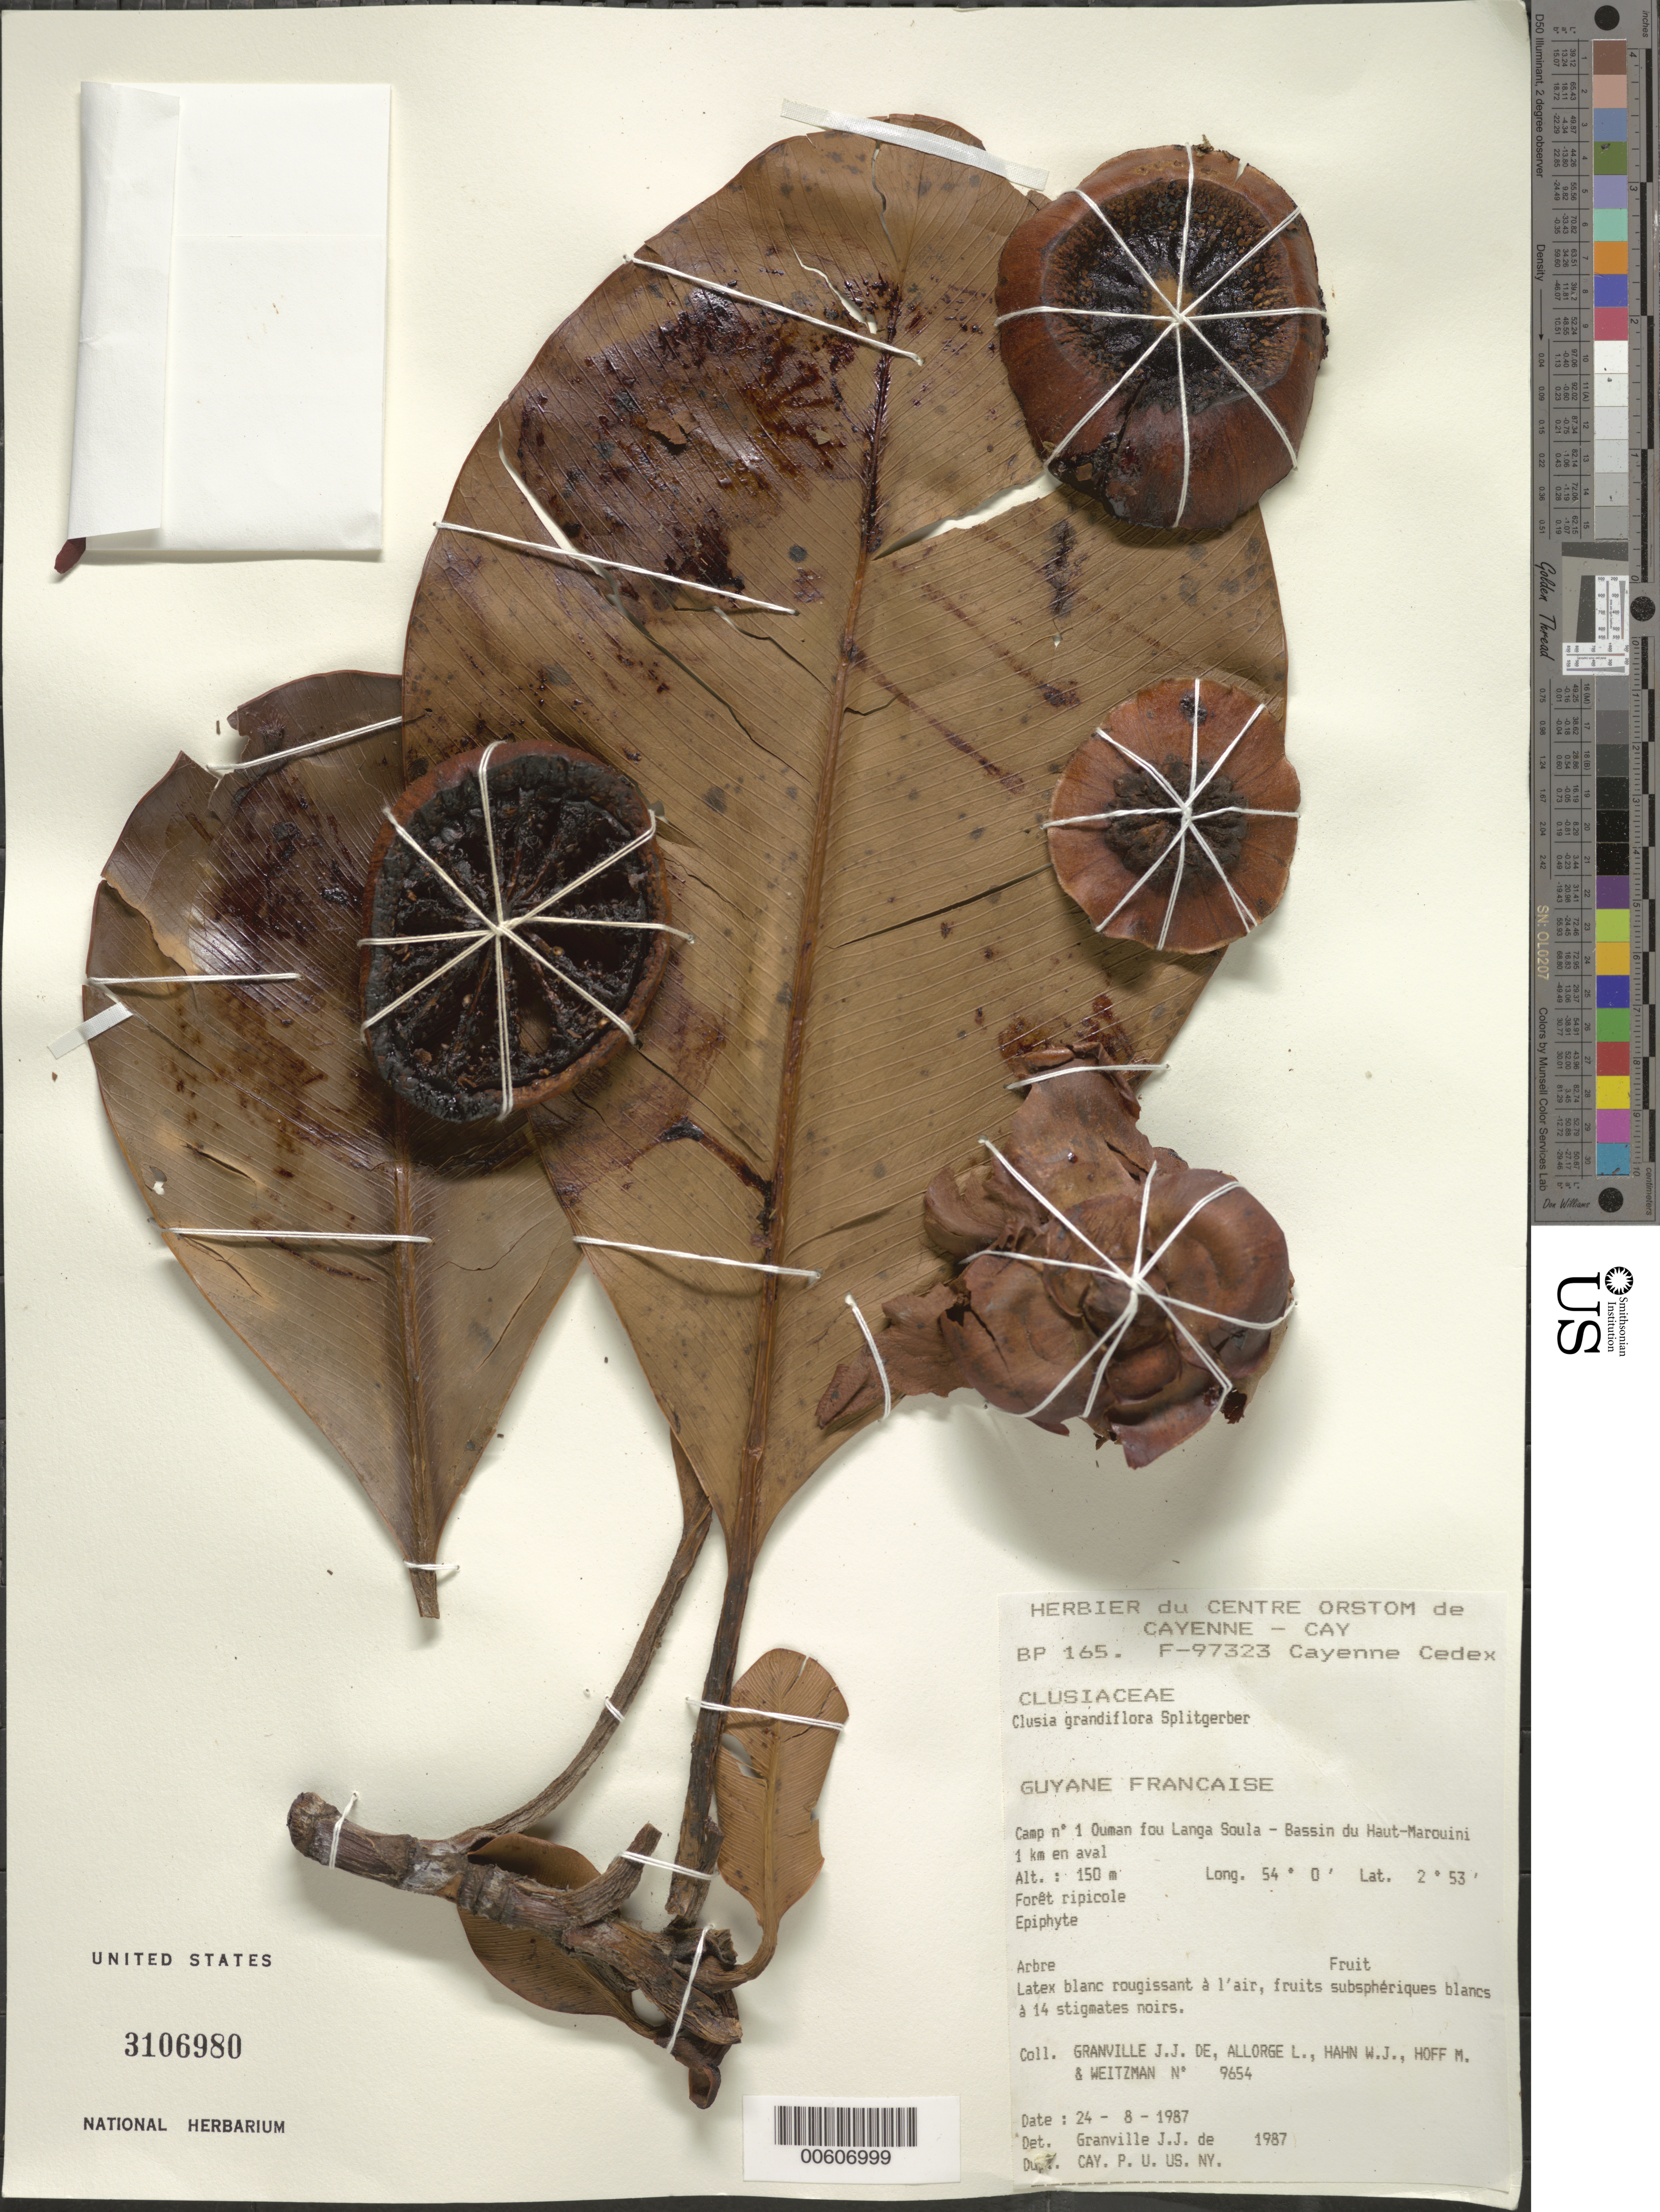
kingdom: Plantae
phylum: Tracheophyta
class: Magnoliopsida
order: Malpighiales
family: Clusiaceae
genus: Clusia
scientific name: Clusia grandiflora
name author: Splitg.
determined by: Granville, J. J. de, (CAY), Institut de Recherche pour le Developpement (IRD) (FRENCH GUIANA)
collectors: J.-J. de Granville, L. Allorge, W. J. Hahn, M. Hoff & A. L. Weitzman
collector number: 9654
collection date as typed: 24-Aug-87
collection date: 1987-08-24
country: French Guiana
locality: Ouman fou Langa Soula, Camp #1, Bassin du Haut-Marouini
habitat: Riparian forest; epiphyte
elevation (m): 150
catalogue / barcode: US 3106980